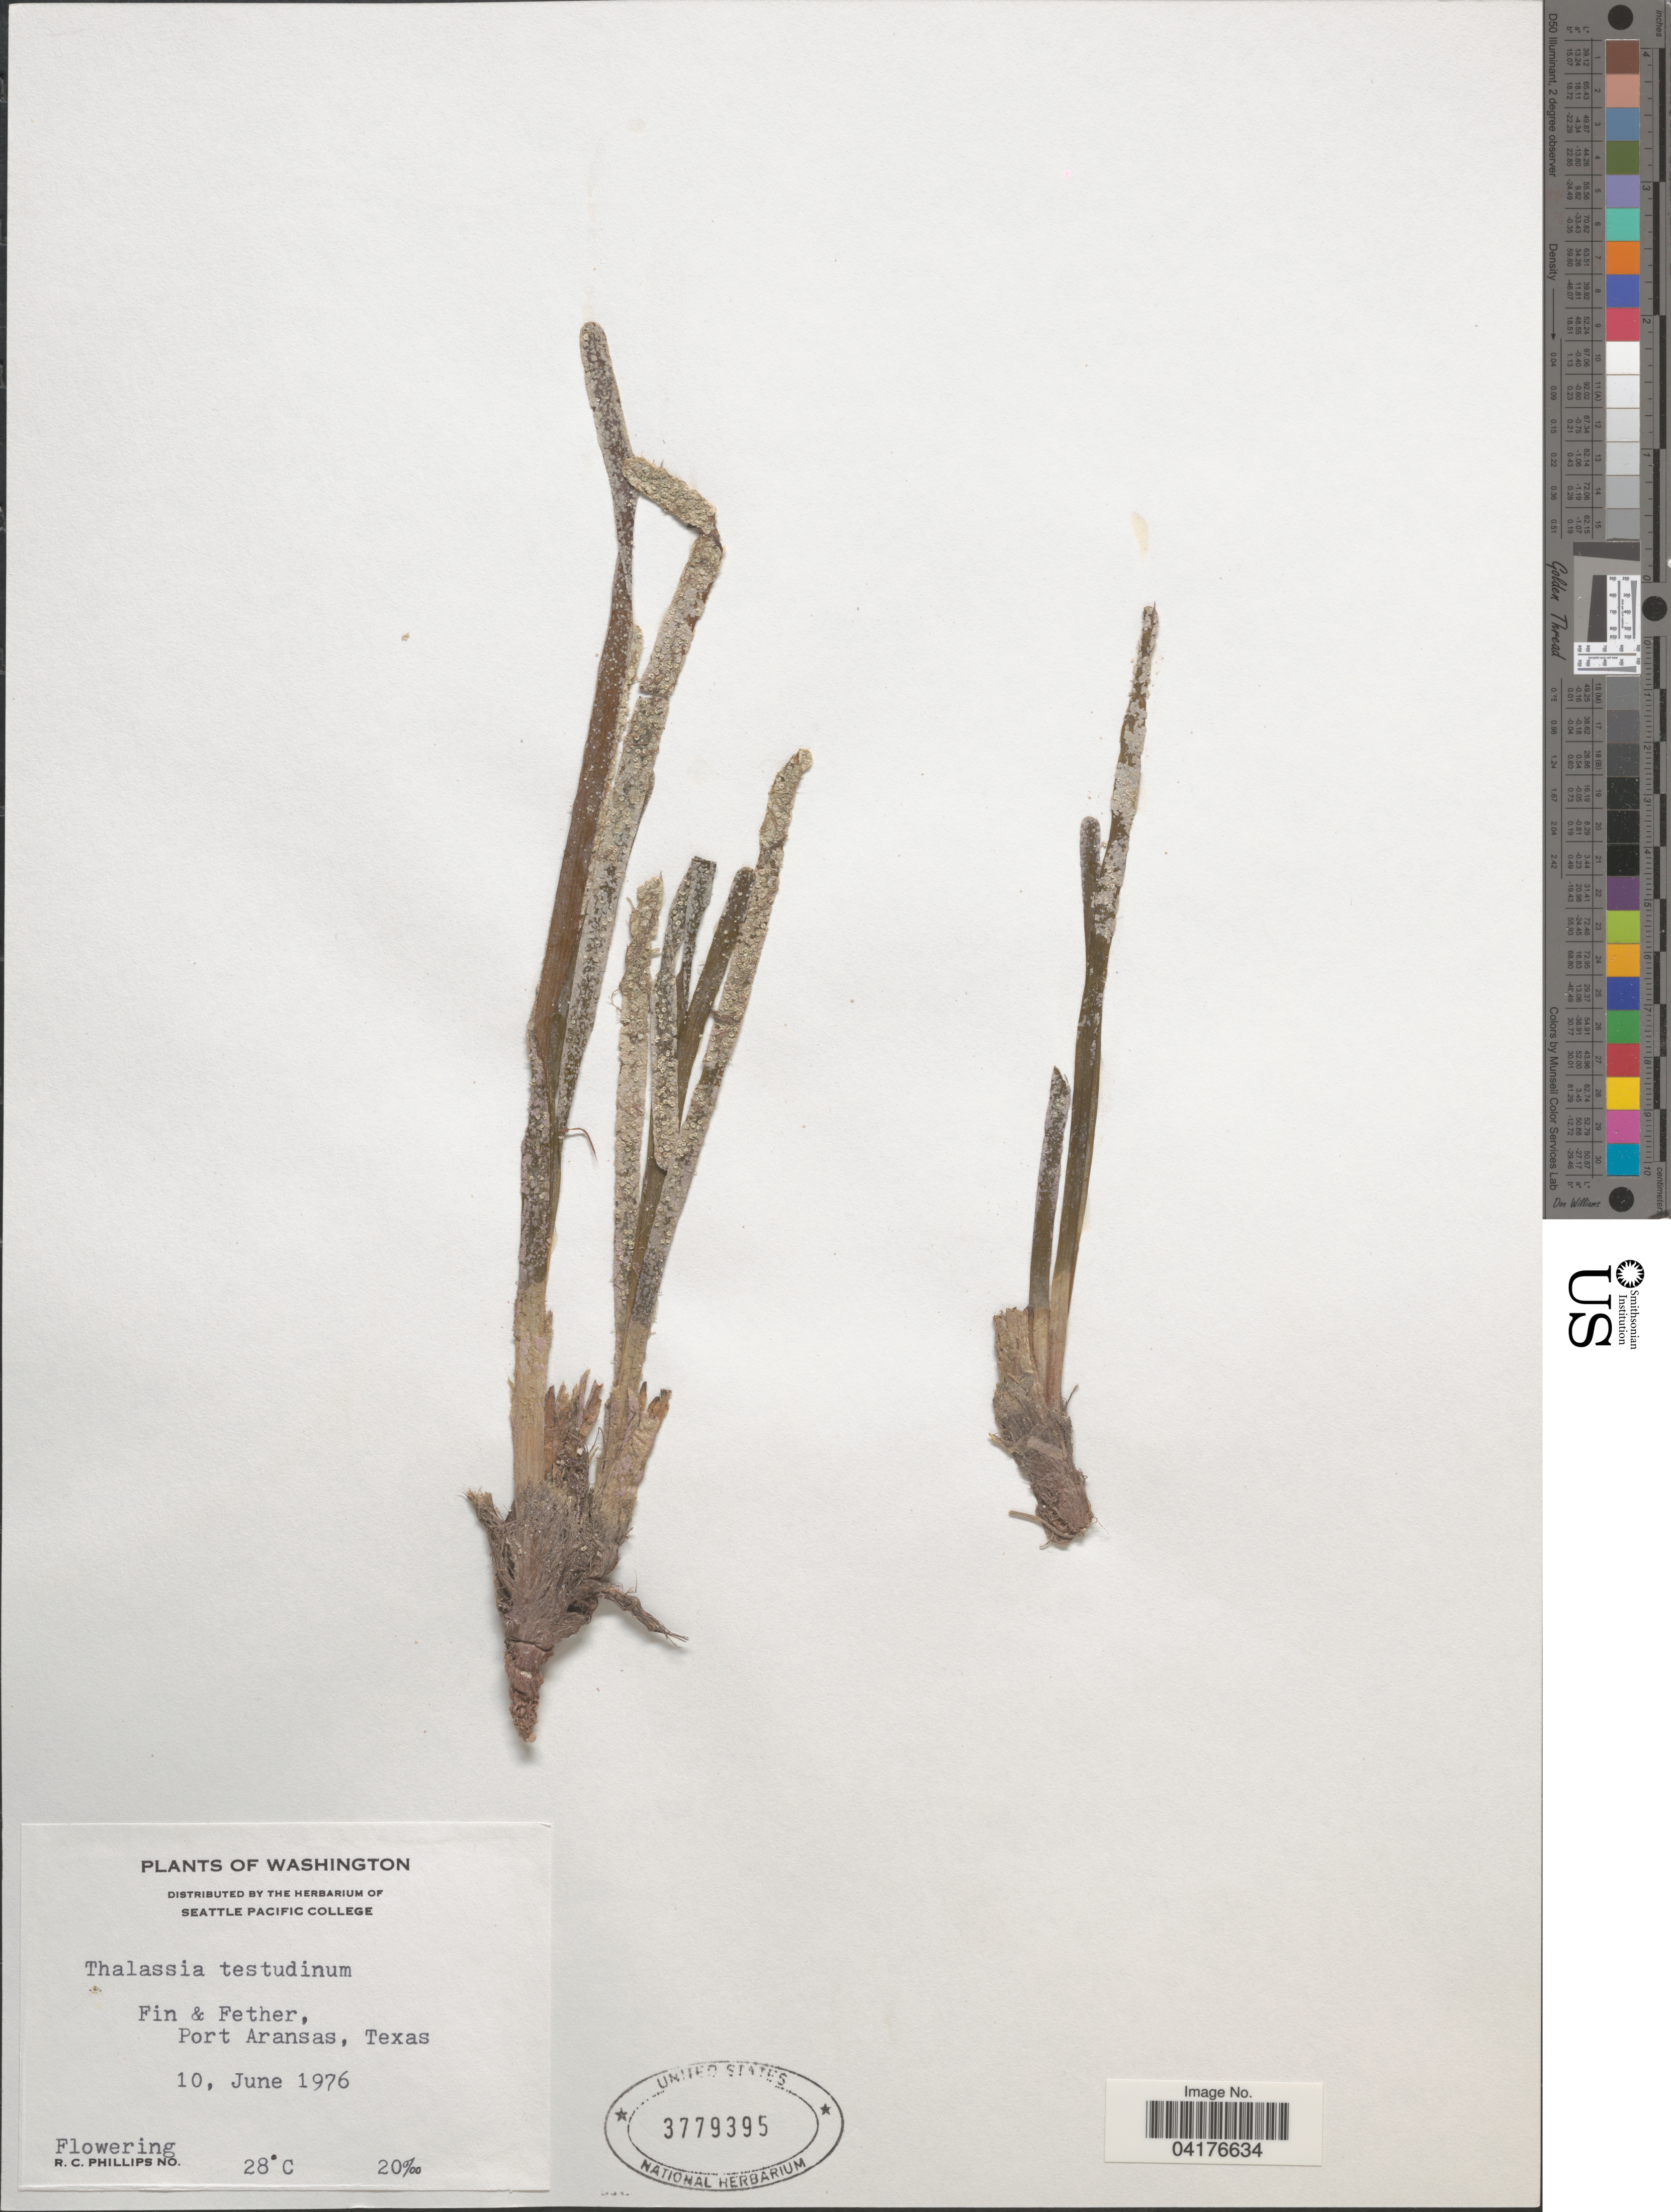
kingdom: Plantae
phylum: Tracheophyta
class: Liliopsida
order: Alismatales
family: Hydrocharitaceae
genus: Thalassia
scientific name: Thalassia testudinum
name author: Banks & Sol. ex K.D. Koenig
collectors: R. C. Phillips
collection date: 1976-06-10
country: United States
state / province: Texas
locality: Fin & Fether, Port Aransas.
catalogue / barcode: US 3779395